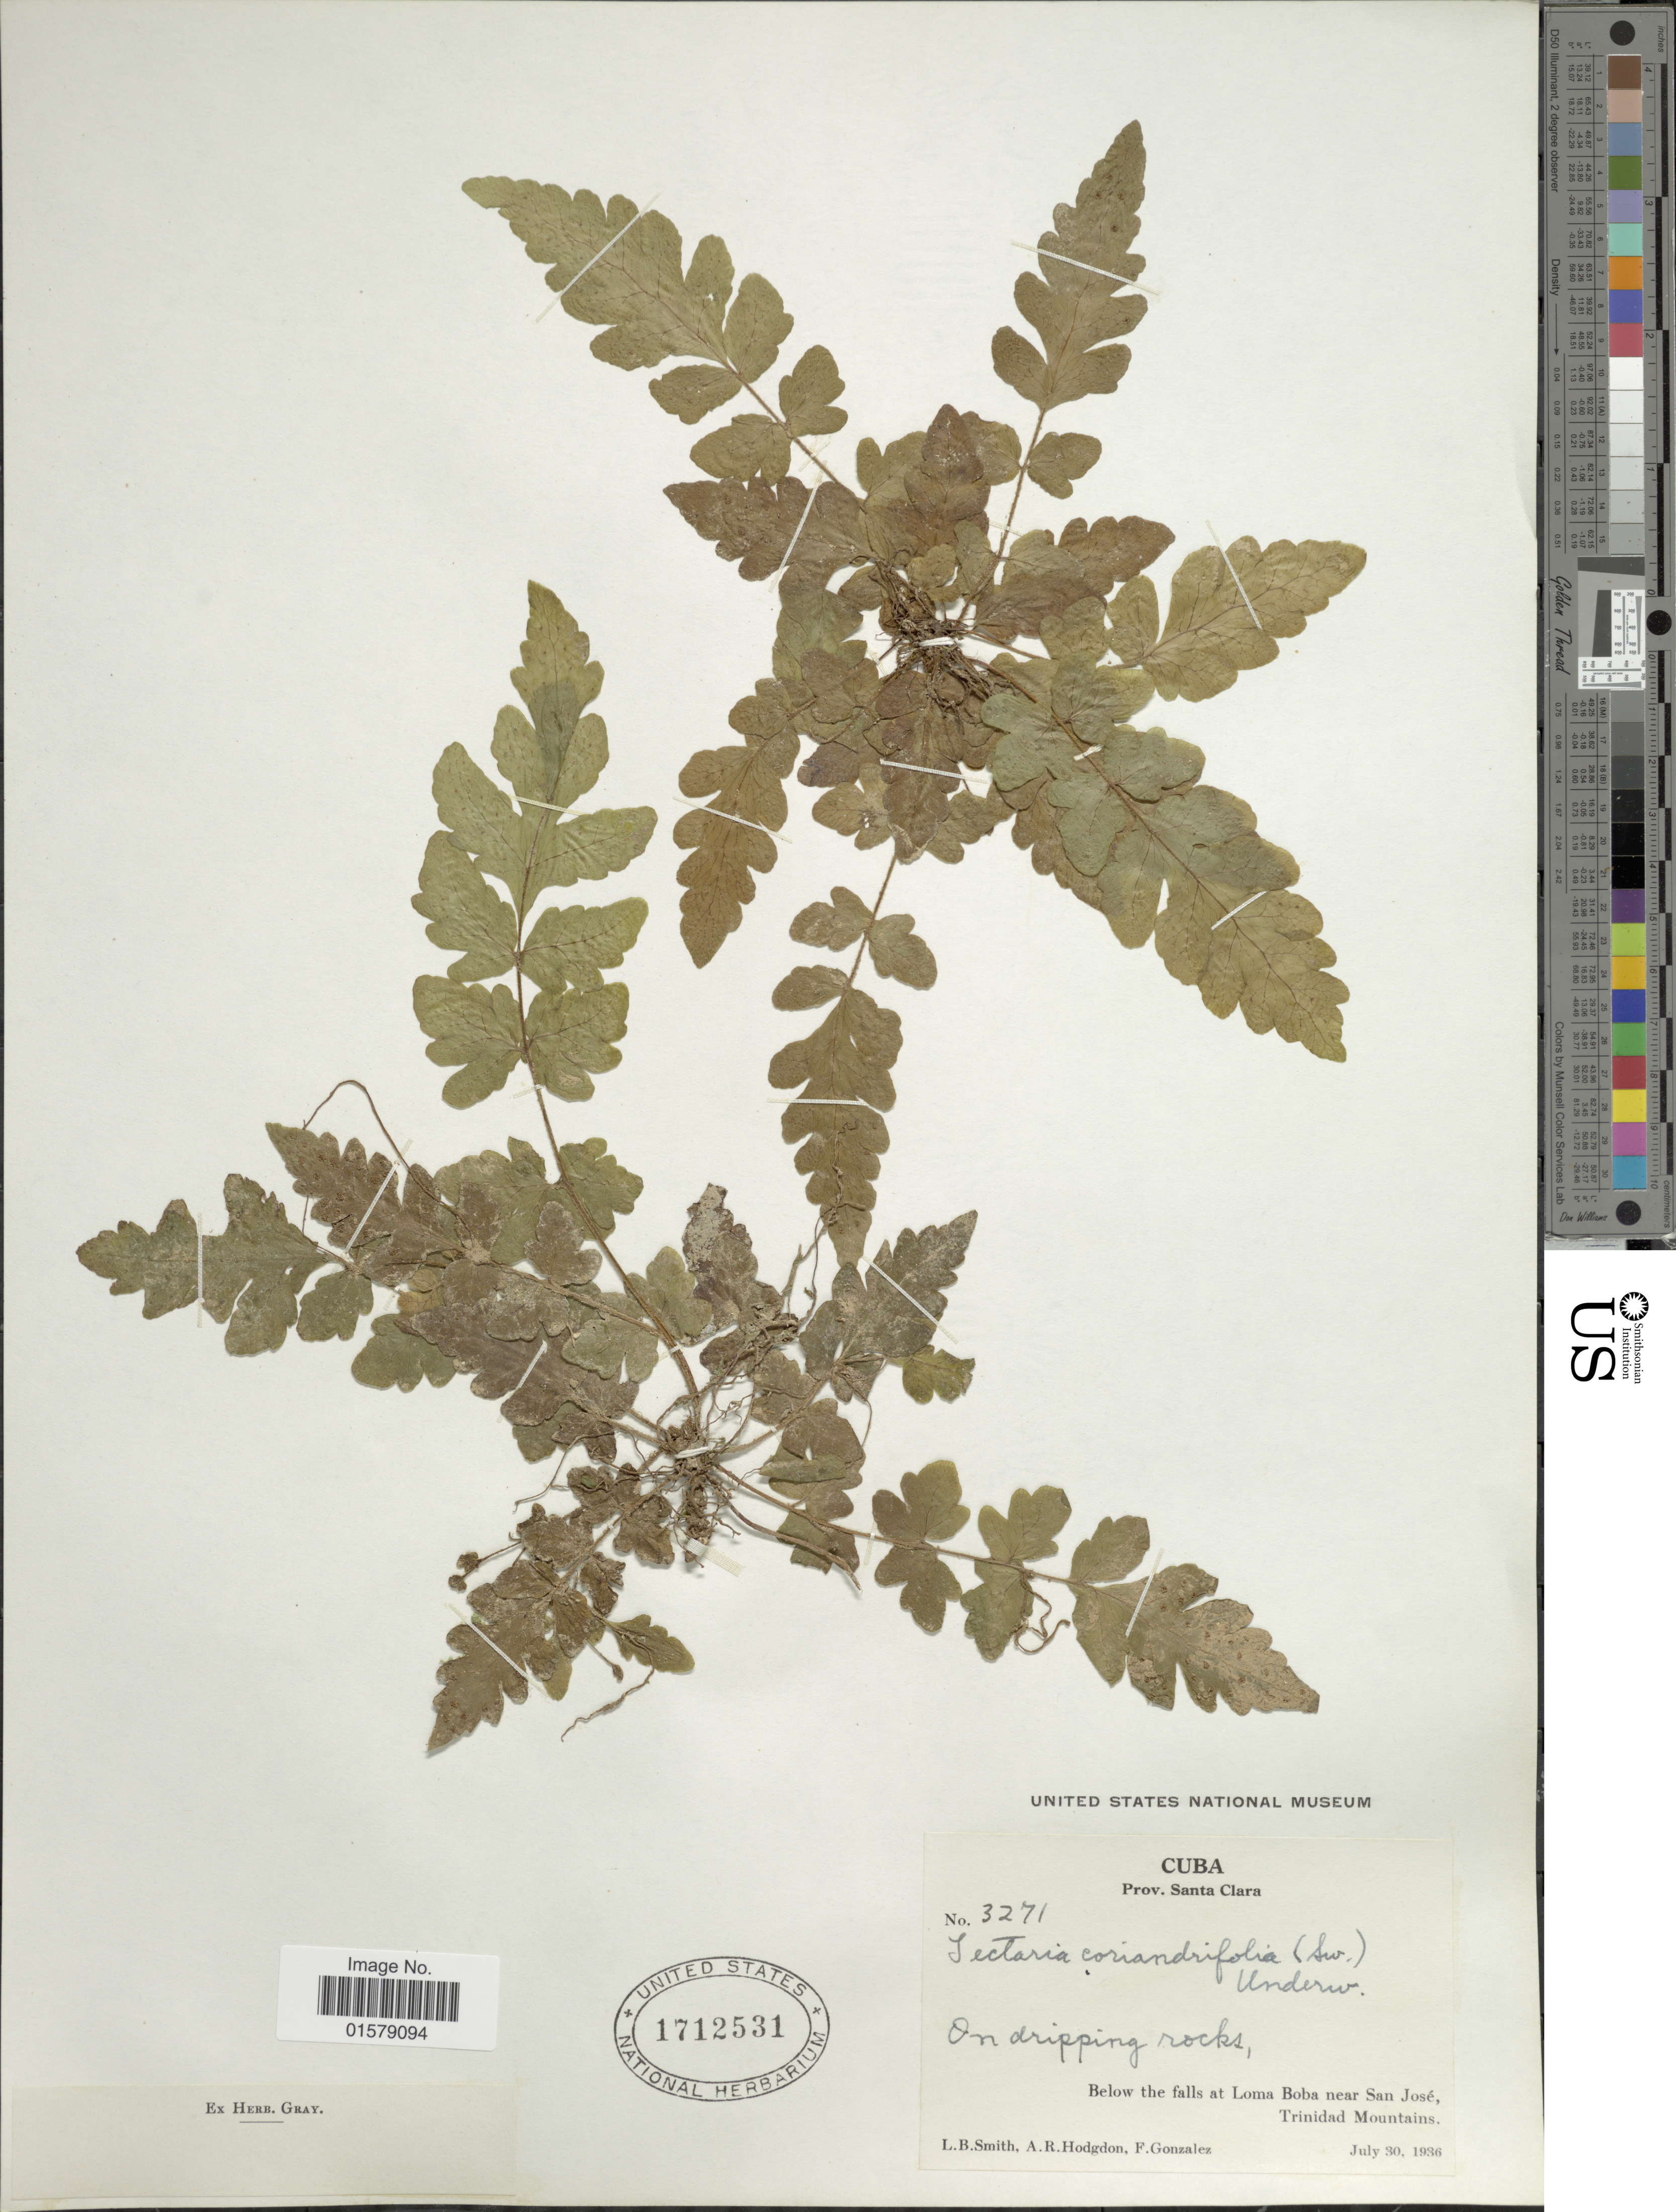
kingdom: Plantae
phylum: Tracheophyta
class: Polypodiopsida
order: Polypodiales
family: Tectariaceae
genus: Tectaria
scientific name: Tectaria coriandrifolia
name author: Underw.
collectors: L. Smith, A. R. Hodgdon & F. González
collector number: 3271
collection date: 1936-07-30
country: Cuba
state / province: Las Villas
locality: Prov. Santa Clara, Below the falls at Loma Boba near San Jose, Trinidad Mountains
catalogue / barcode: US 1712531